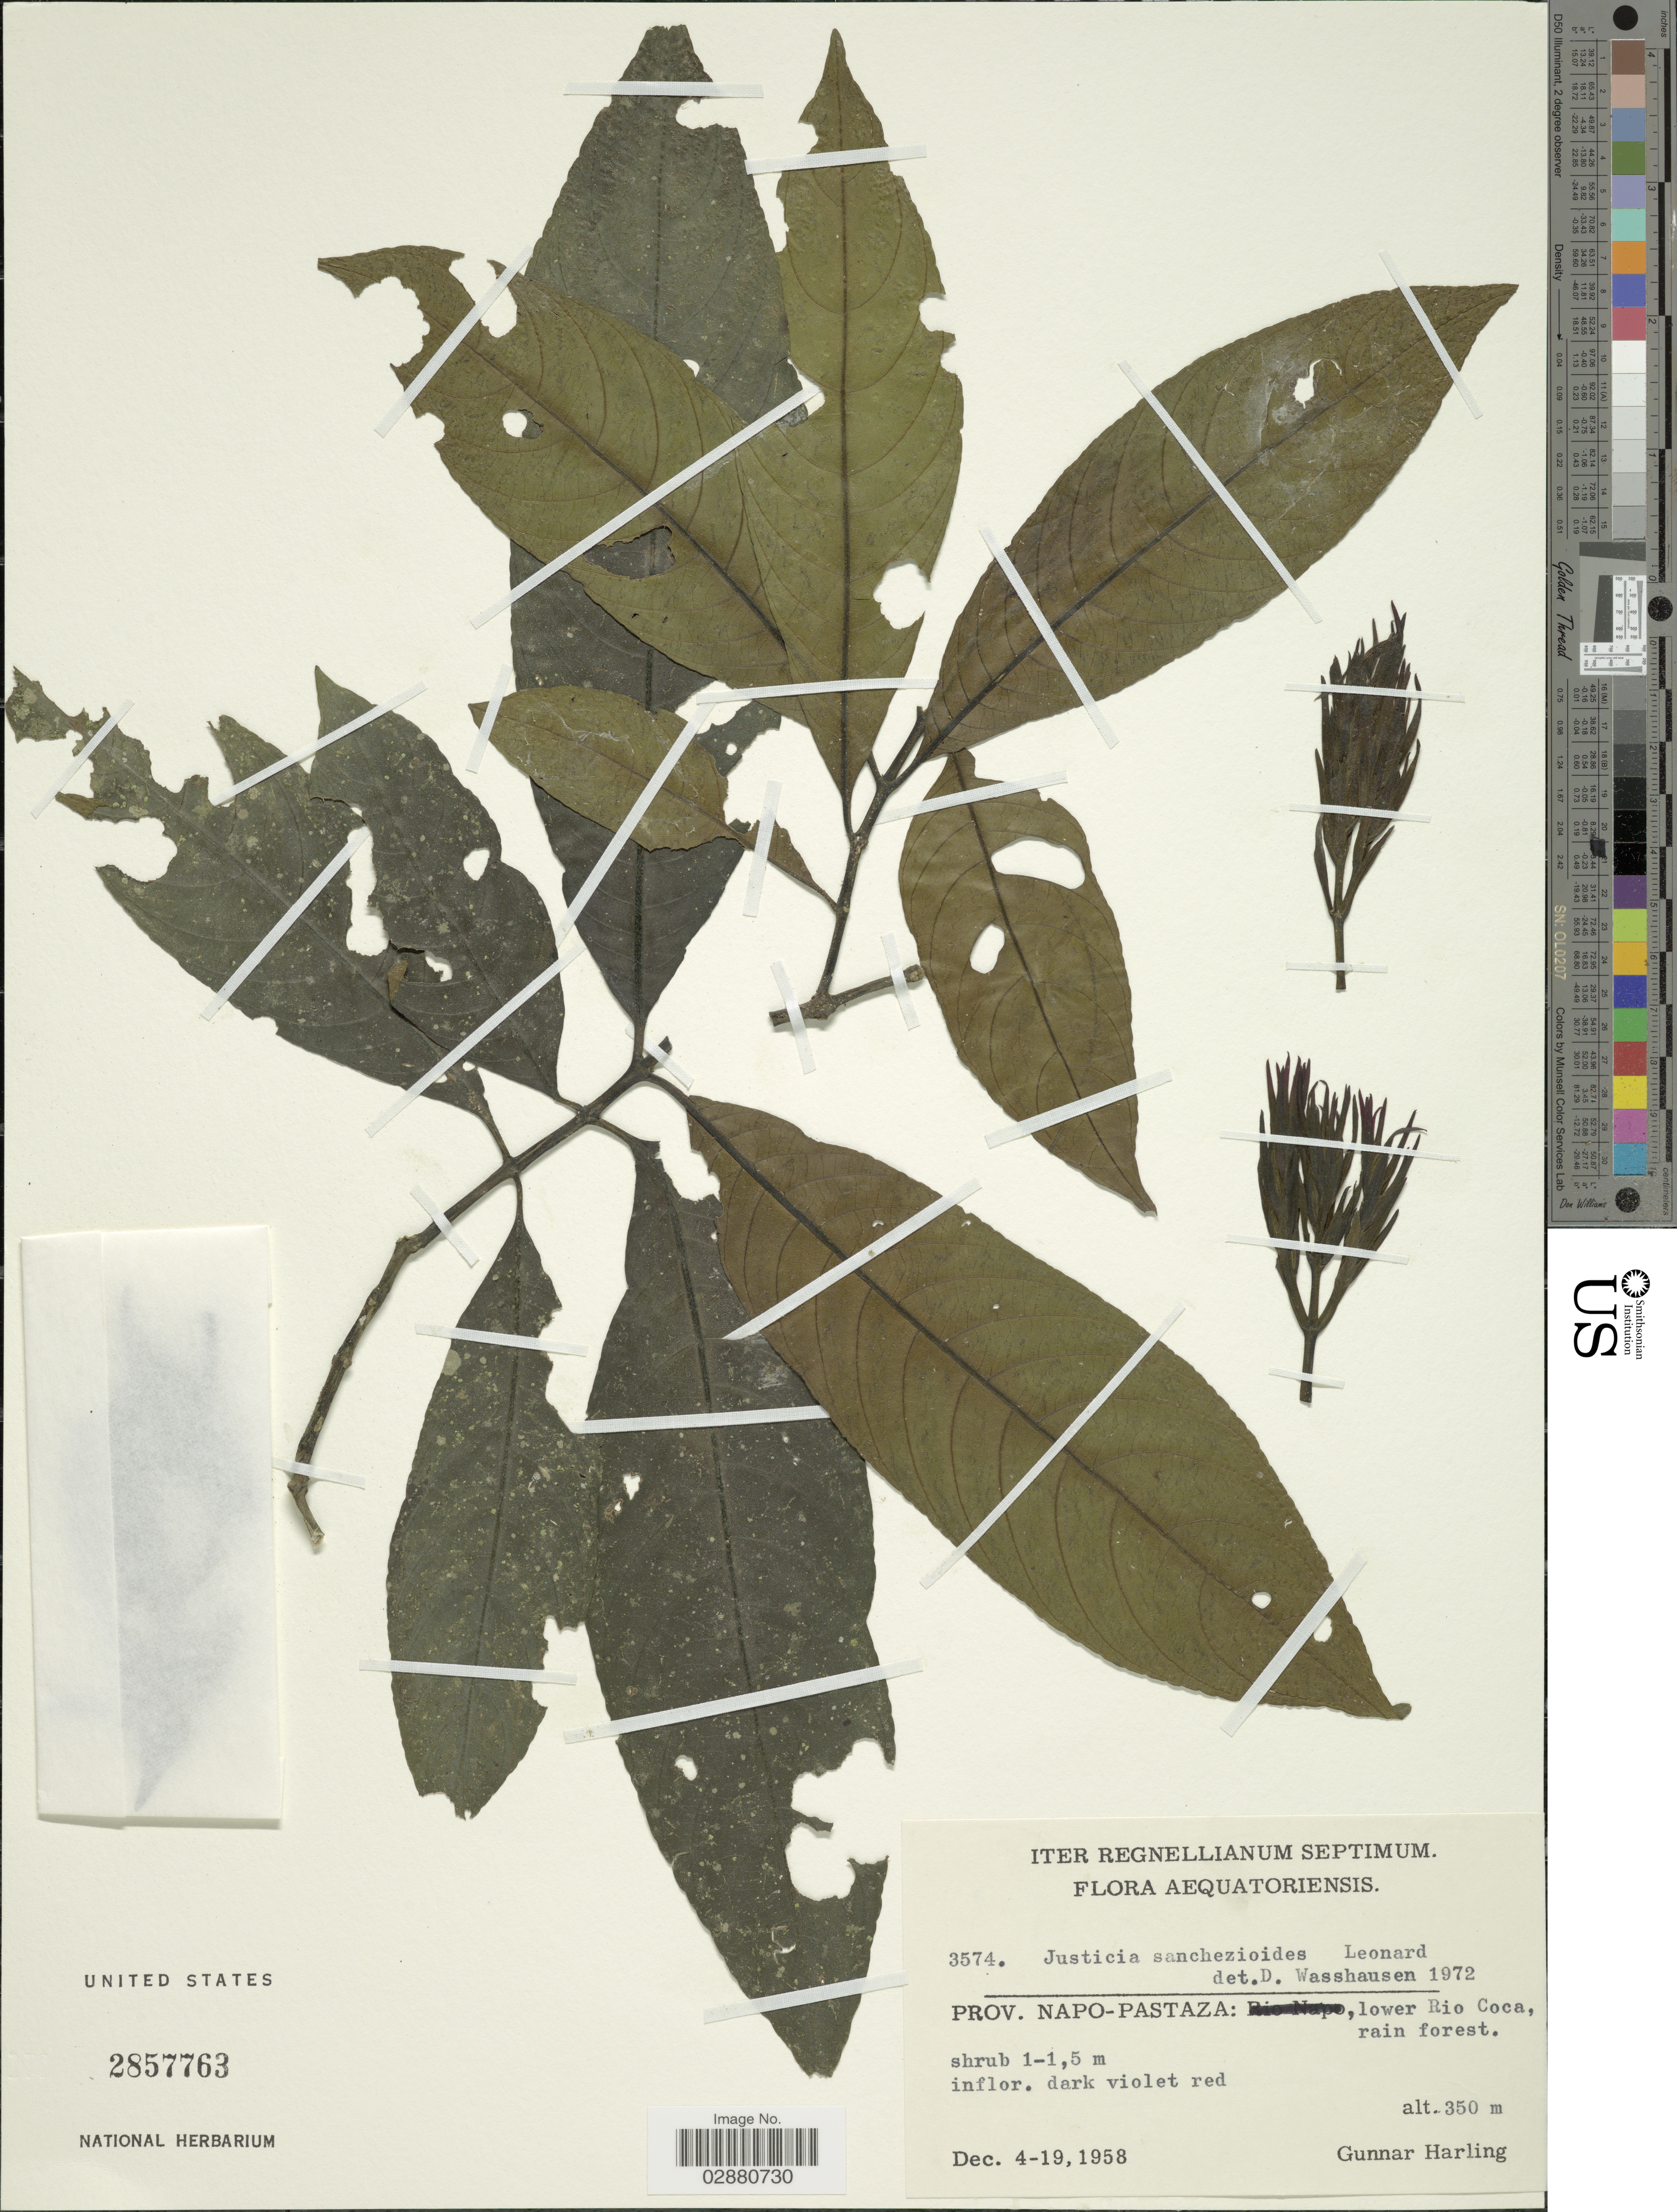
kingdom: Plantae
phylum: Tracheophyta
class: Magnoliopsida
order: Lamiales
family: Acanthaceae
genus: Justicia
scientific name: Justicia sanchezioides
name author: Leonard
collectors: G. Harling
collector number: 3574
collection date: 1958-12-04/1958-12-19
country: Ecuador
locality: Aequatoriensis. Prov. Napo-Pastaza: lower Rio Coca.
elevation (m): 350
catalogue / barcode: US 2587763